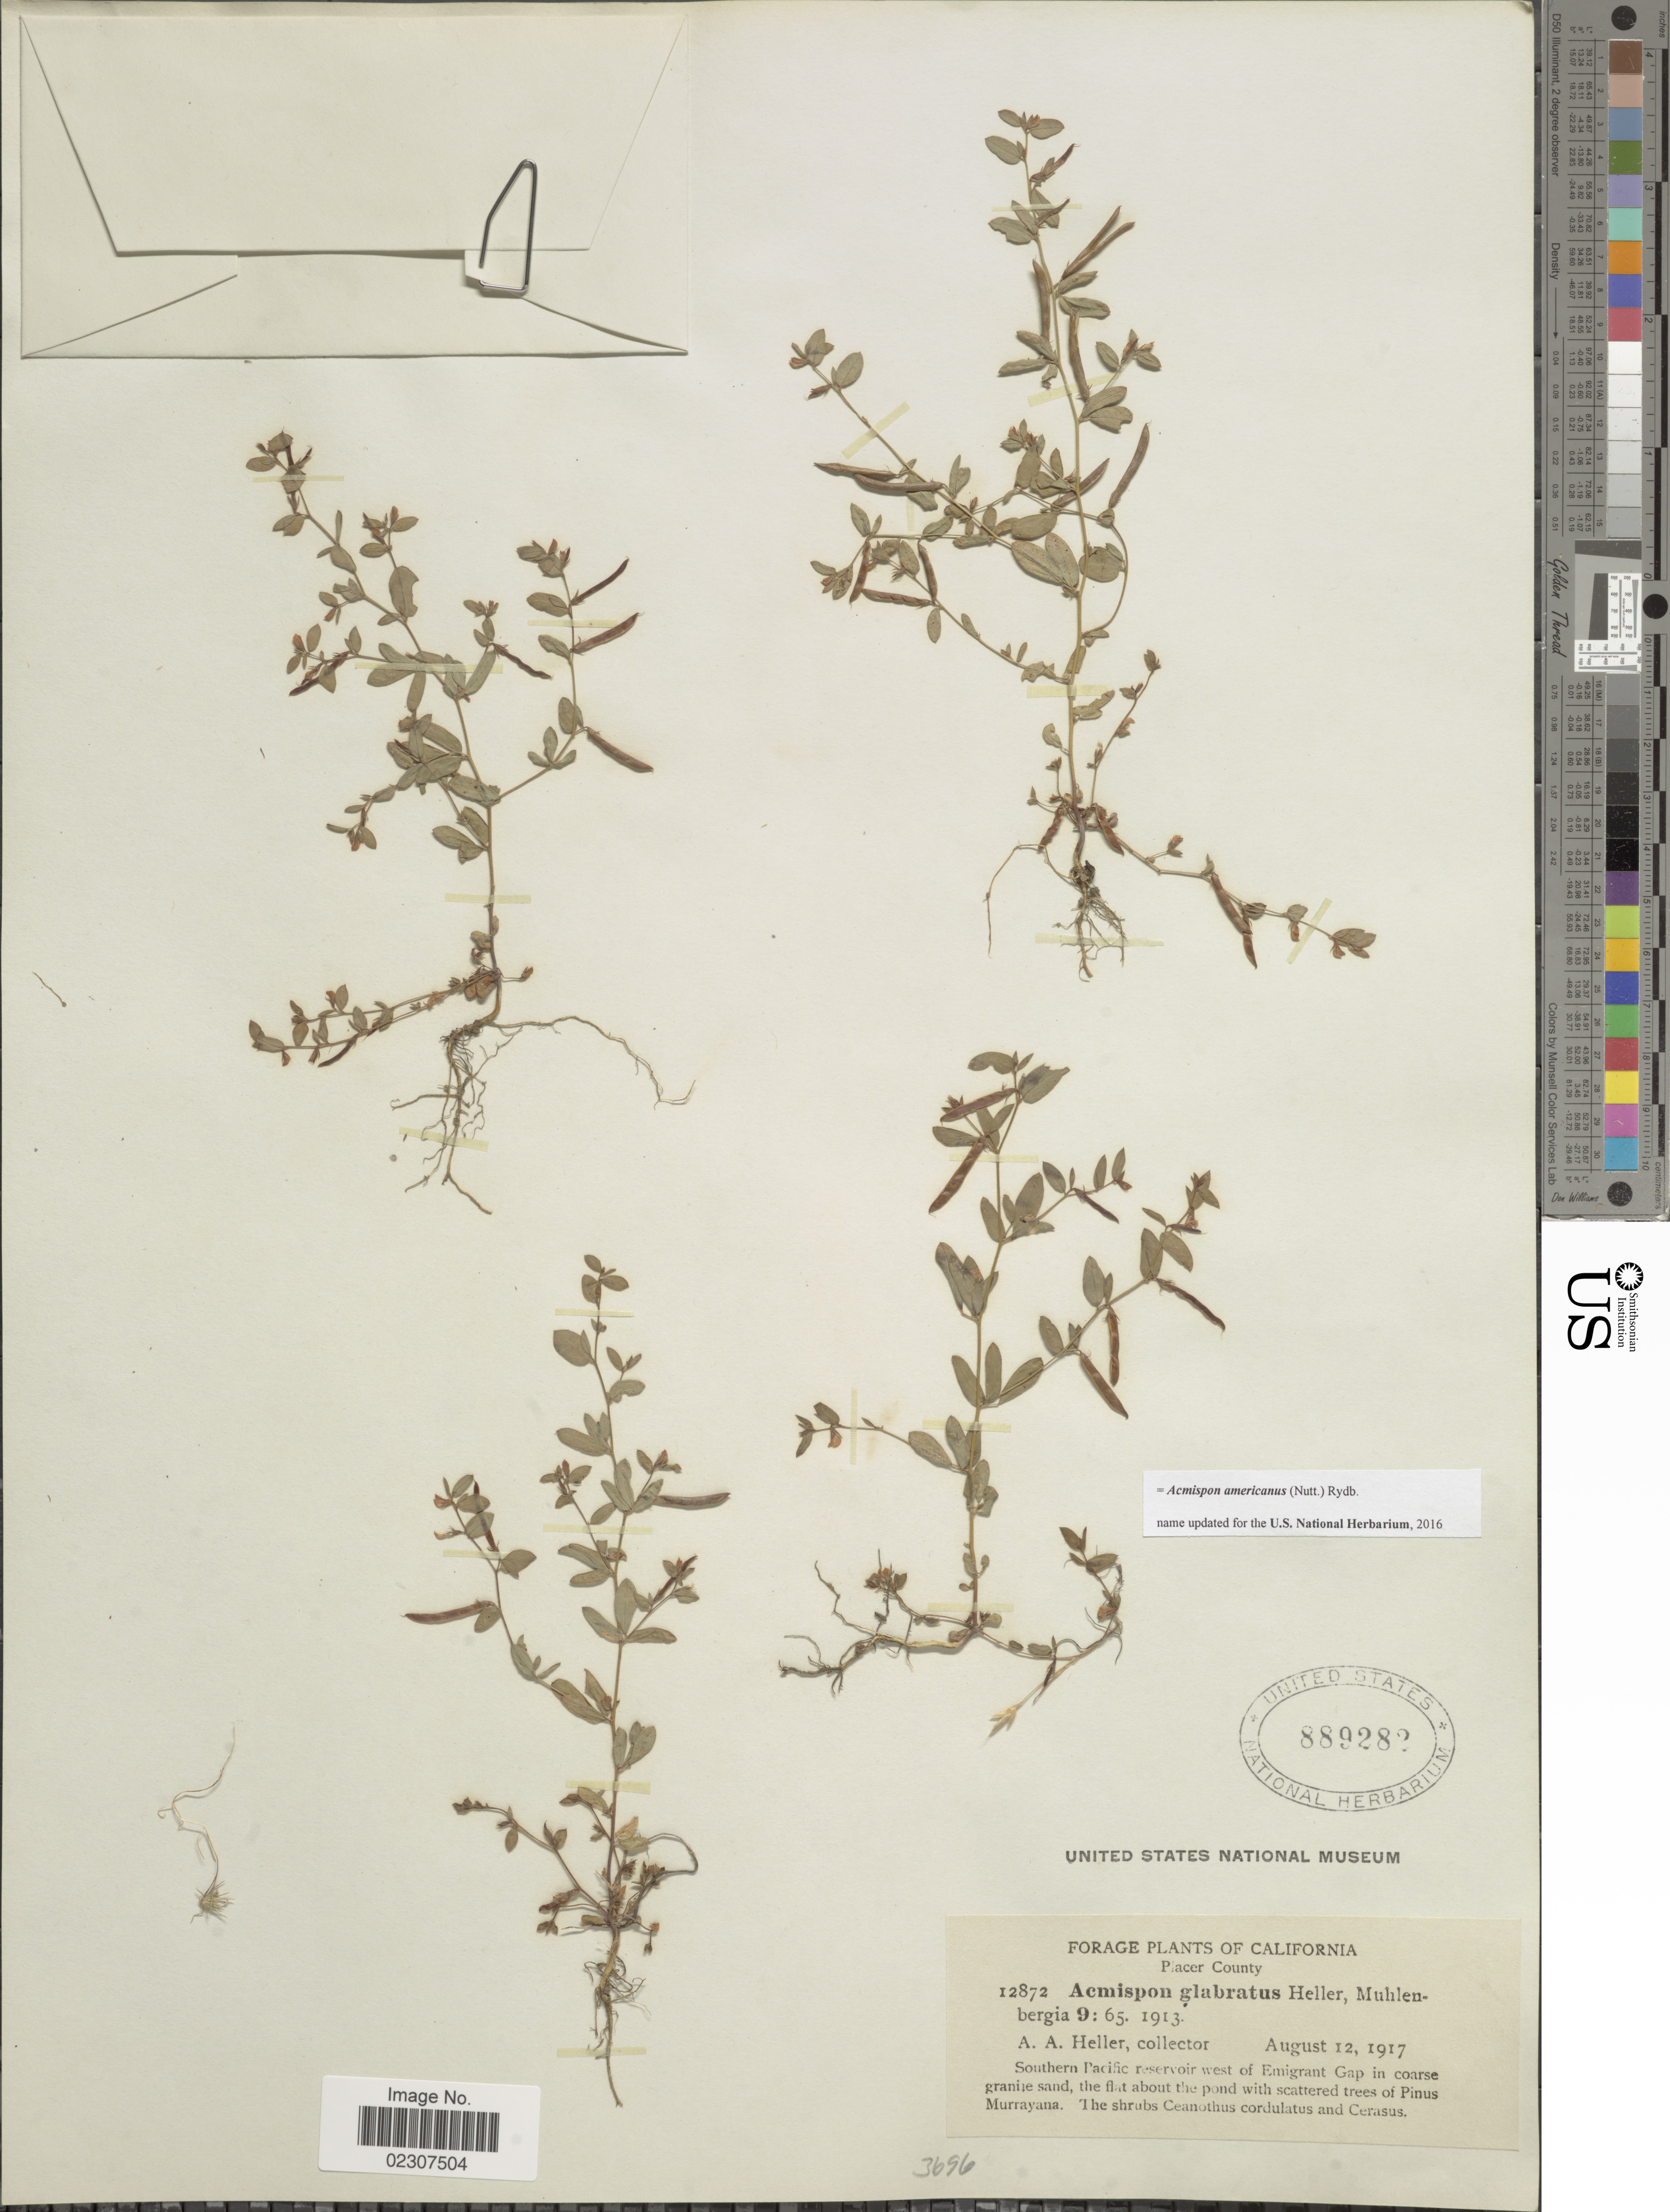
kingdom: Plantae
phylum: Tracheophyta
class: Magnoliopsida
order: Fabales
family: Fabaceae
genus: Acmispon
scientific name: Acmispon americanus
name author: (Nutt.) Rydb.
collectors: A. A. Heller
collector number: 12872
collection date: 1917-08-12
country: United States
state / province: California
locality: California, Southern Pacific reservoir west of Emigrant Gap in coarse granite sand.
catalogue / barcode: US 889282